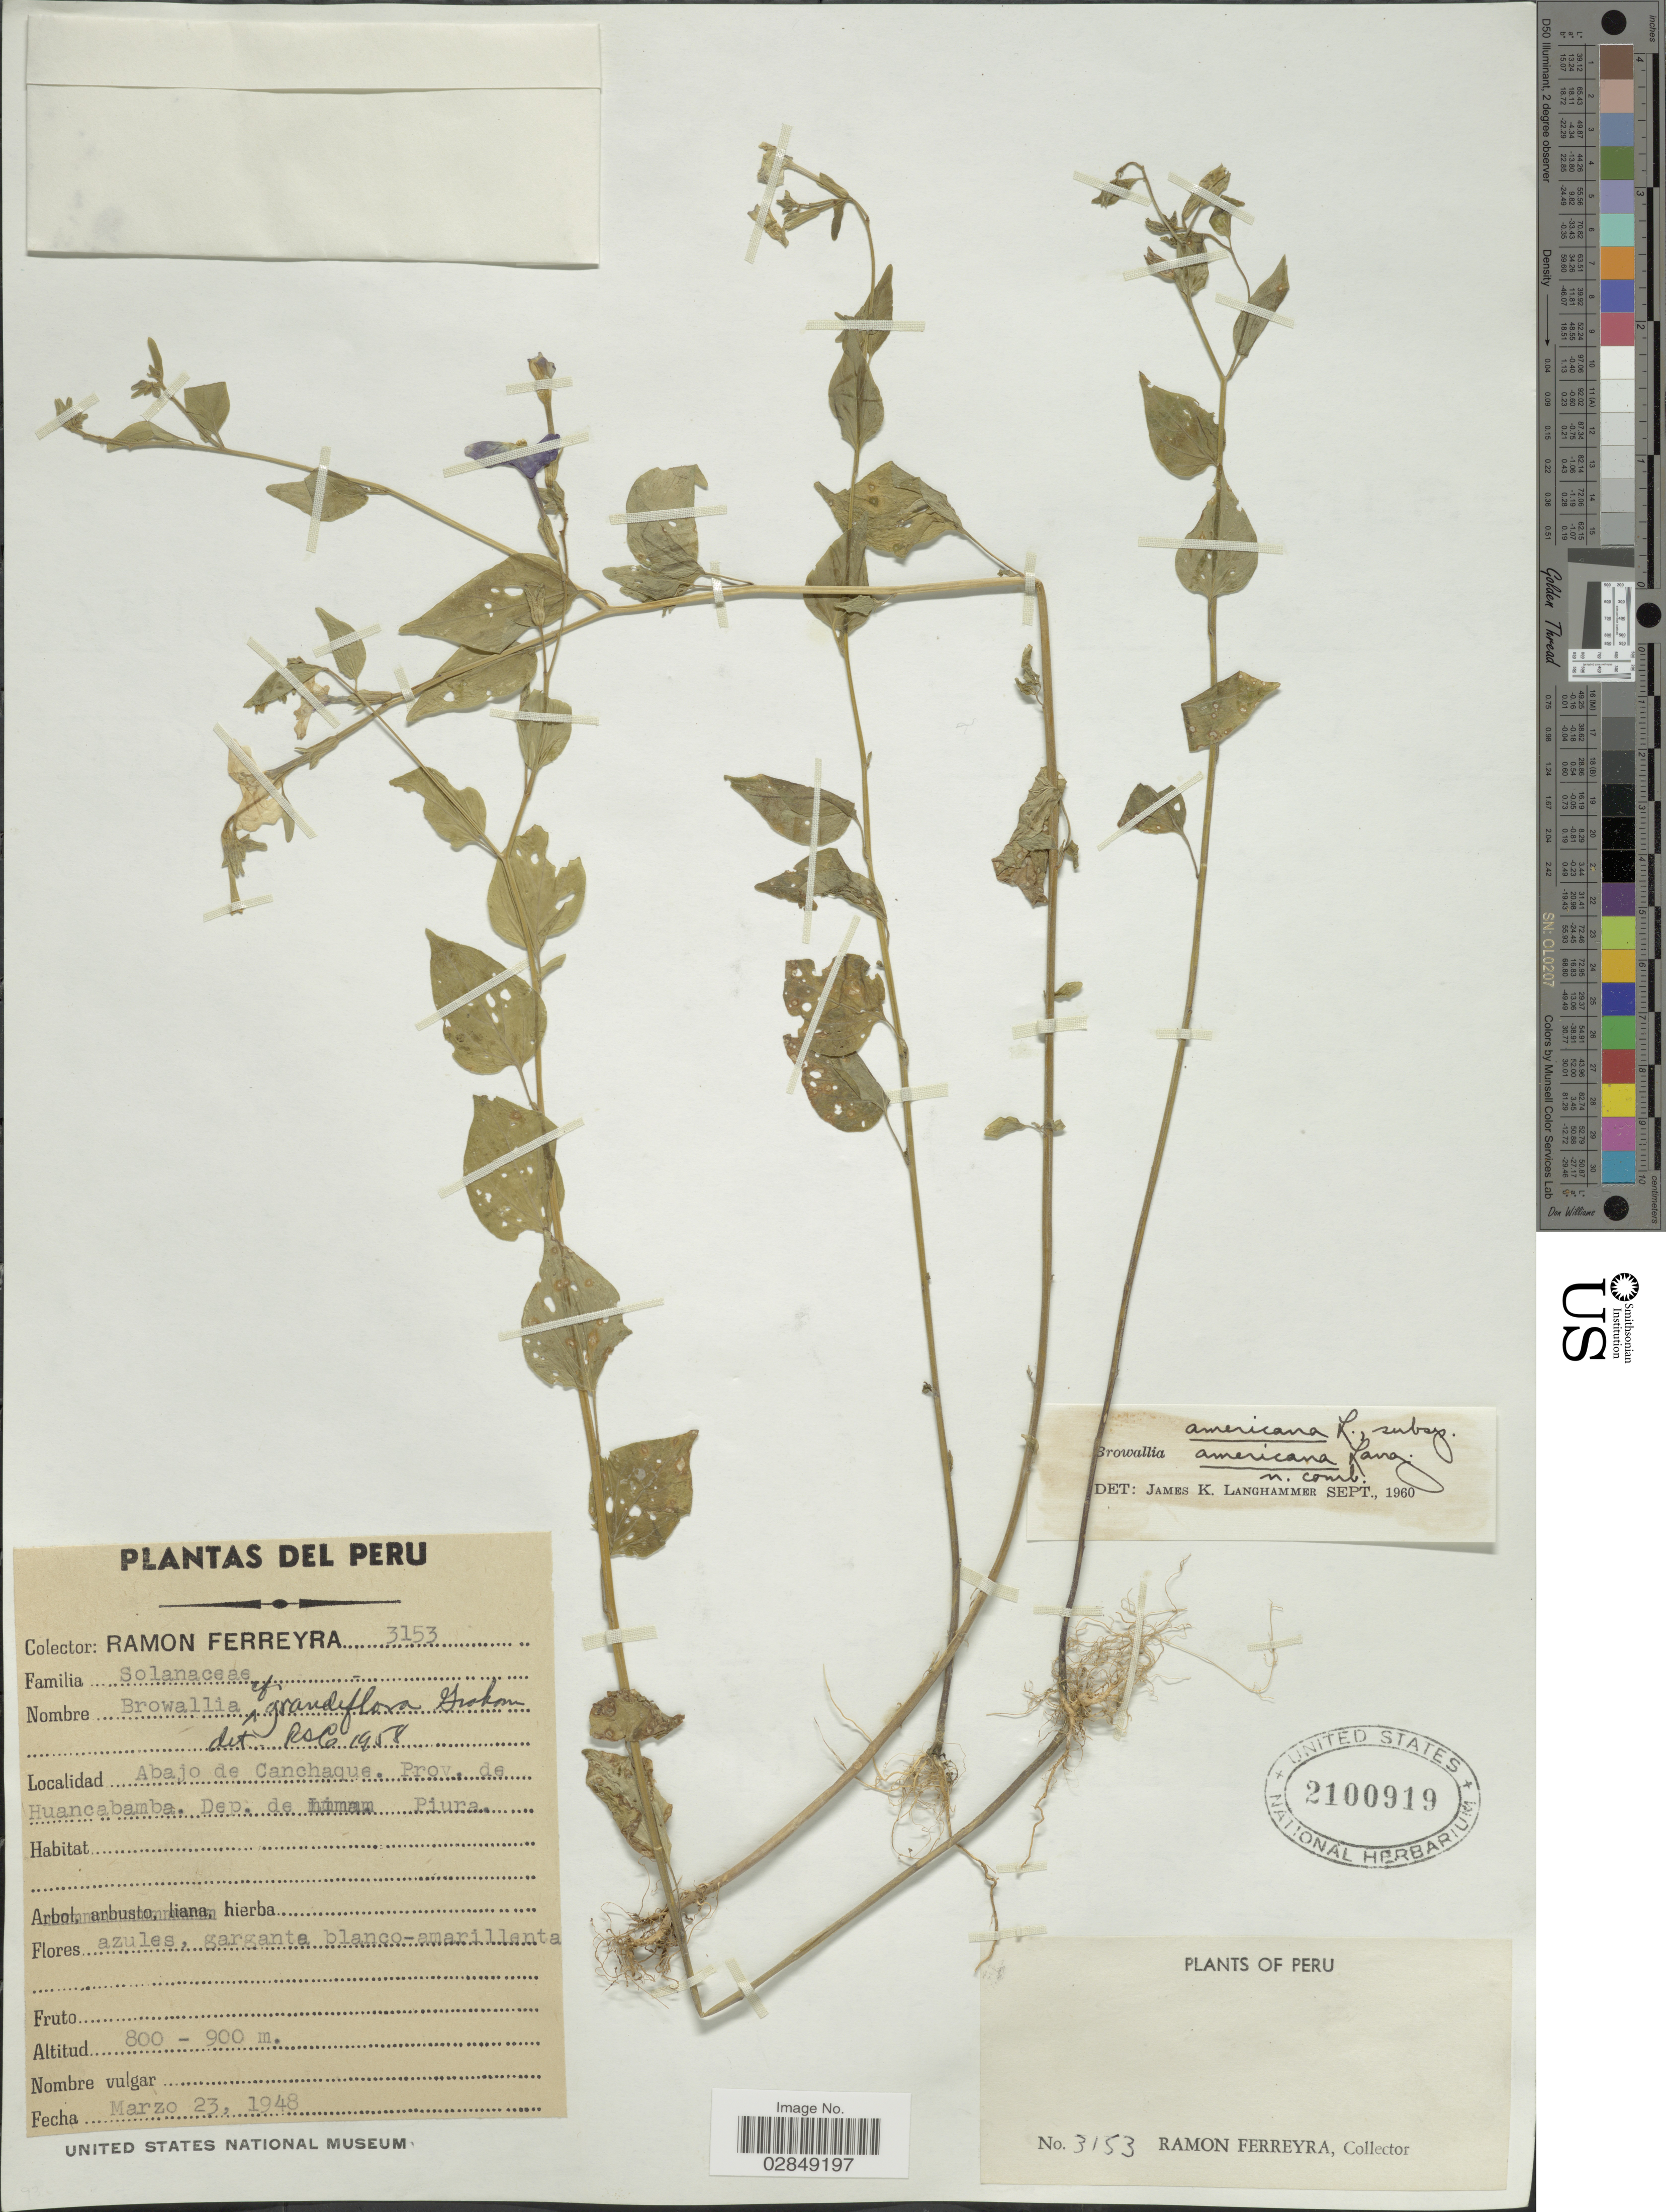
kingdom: Plantae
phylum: Tracheophyta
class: Magnoliopsida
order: Solanales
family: Solanaceae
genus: Browallia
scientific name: Browallia americana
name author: L.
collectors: R. A. Ferreyra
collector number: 3153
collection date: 1948-03-23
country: Peru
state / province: Piura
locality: Abajo de Canchaque. Prov. de Huancabamba. Dep. de Piura.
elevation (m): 800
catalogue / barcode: US 2100919